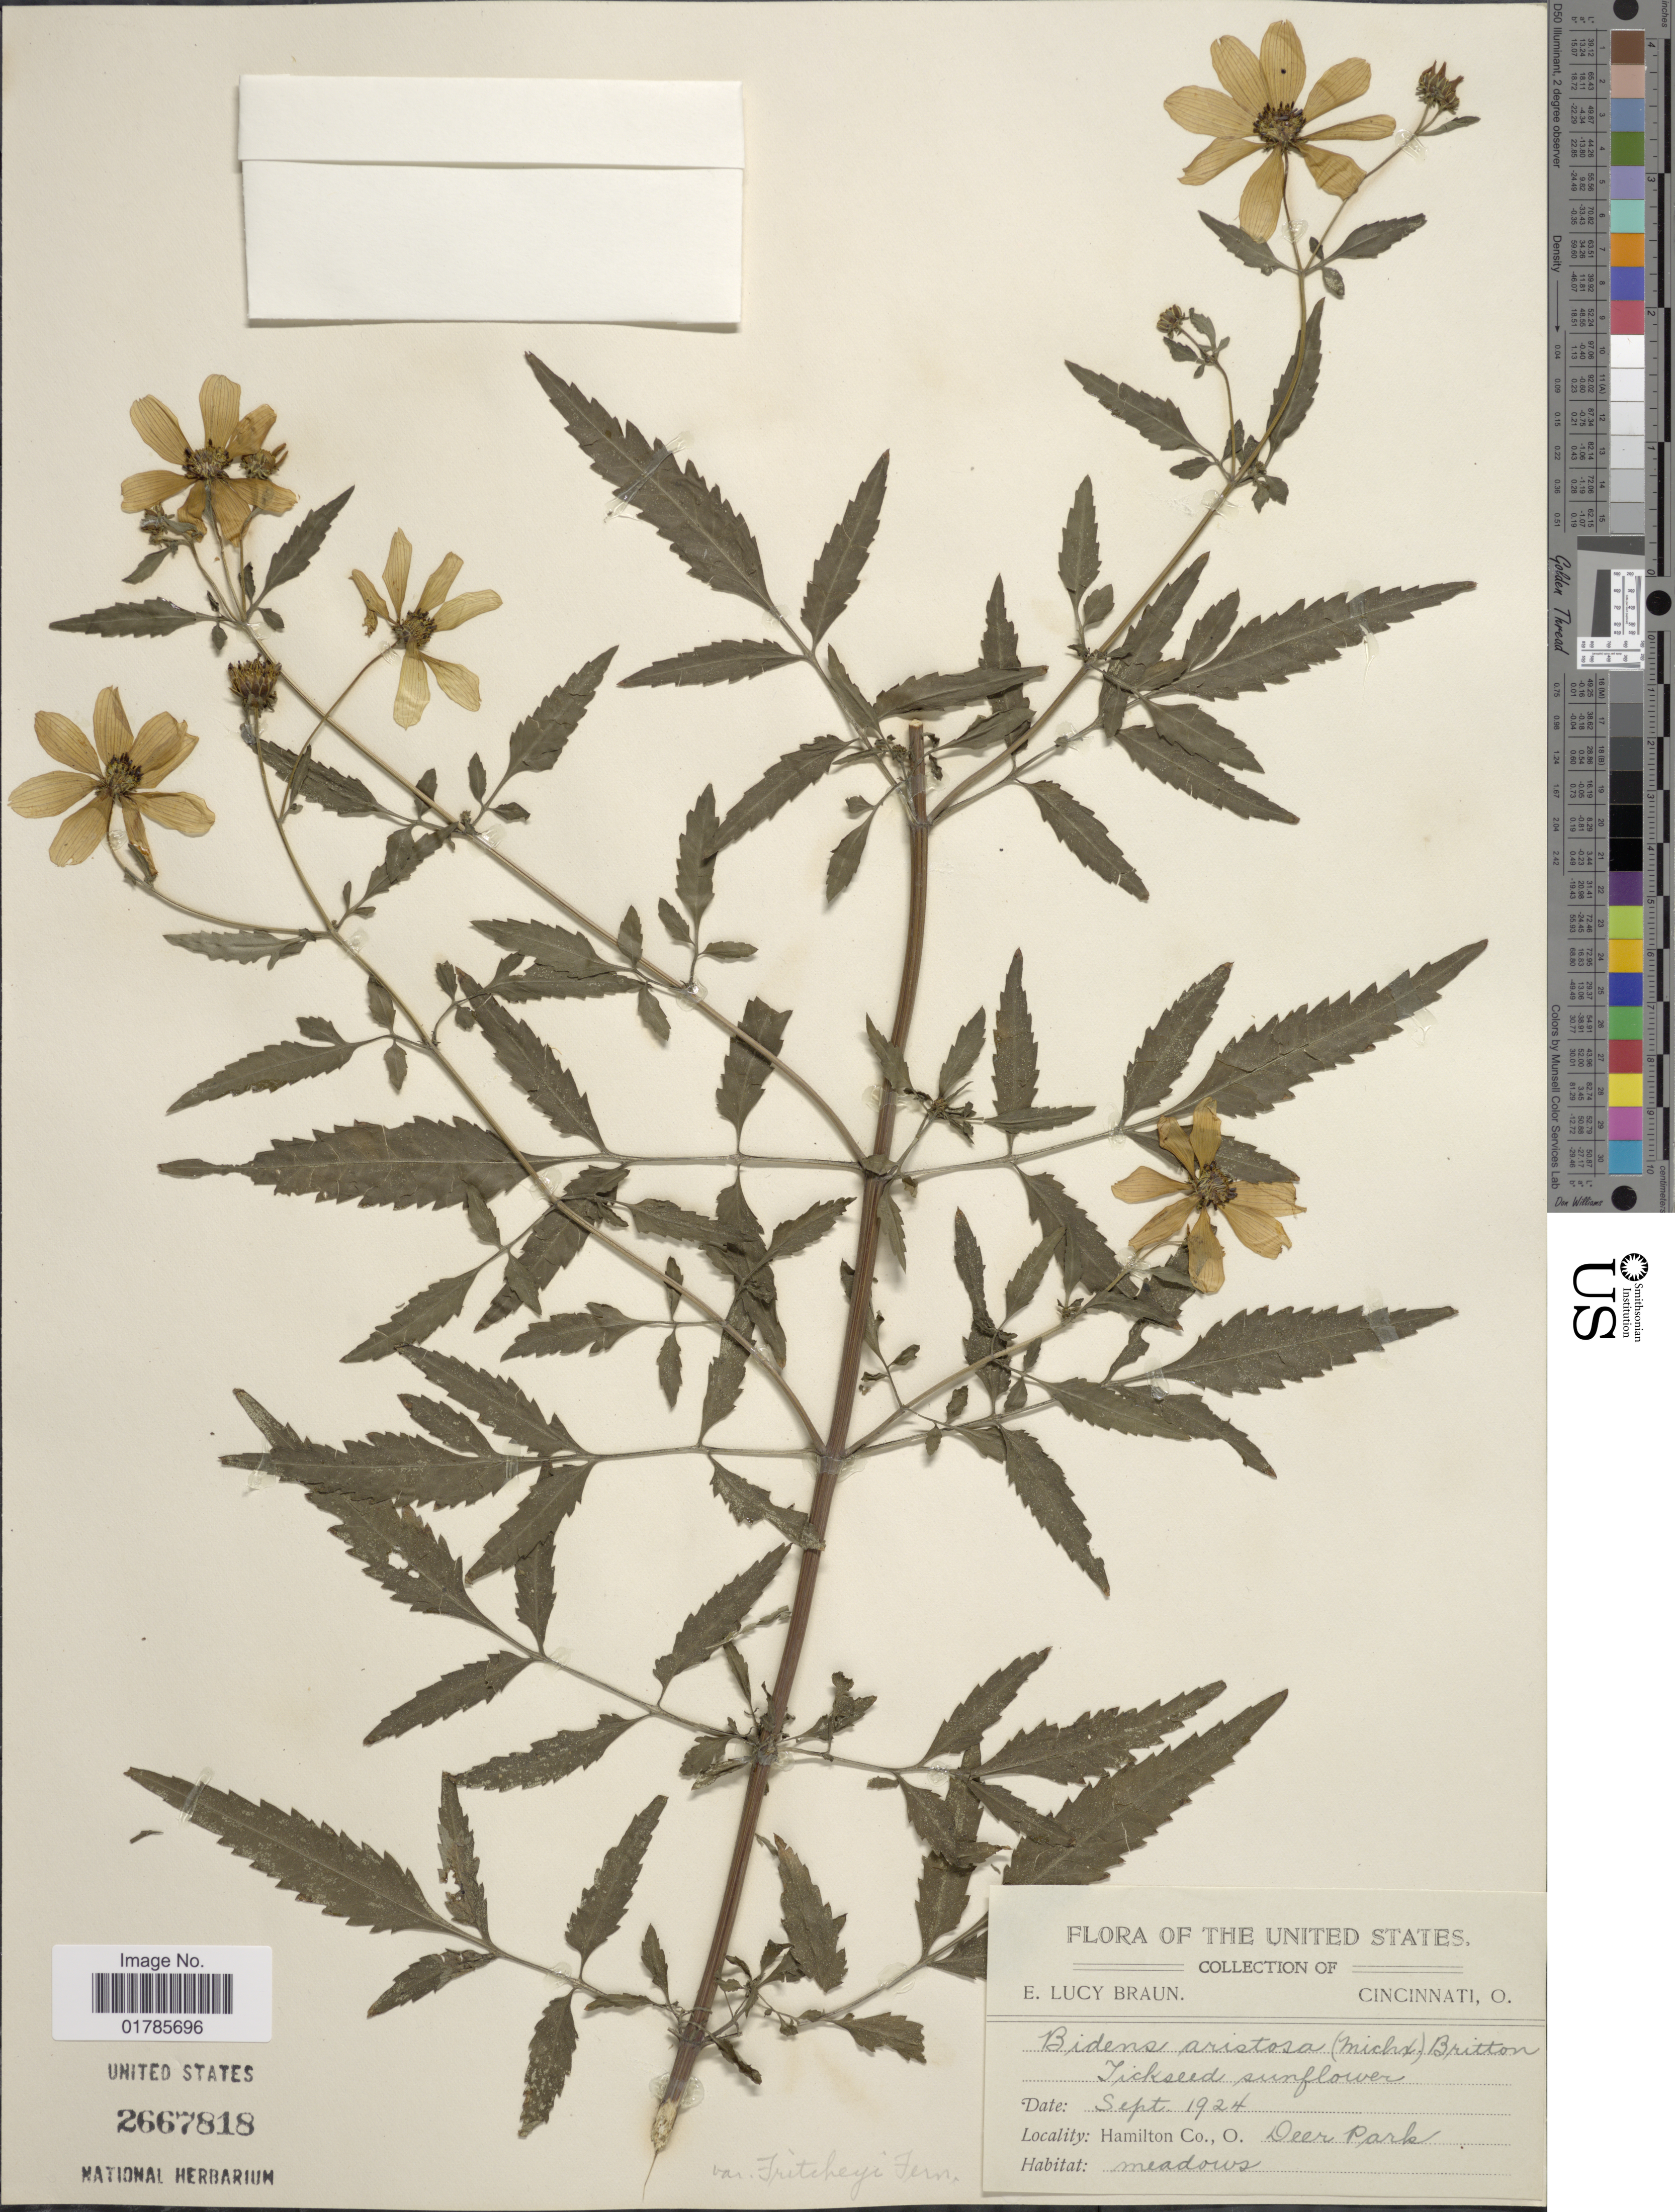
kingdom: Plantae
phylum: Tracheophyta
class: Magnoliopsida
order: Asterales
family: Asteraceae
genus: Bidens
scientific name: Bidens aristosa var. fritcheyi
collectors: E. L. Braun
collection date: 1924-09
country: United States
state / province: Ohio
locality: Hamilton Co., Deer Park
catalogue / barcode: US 2667818